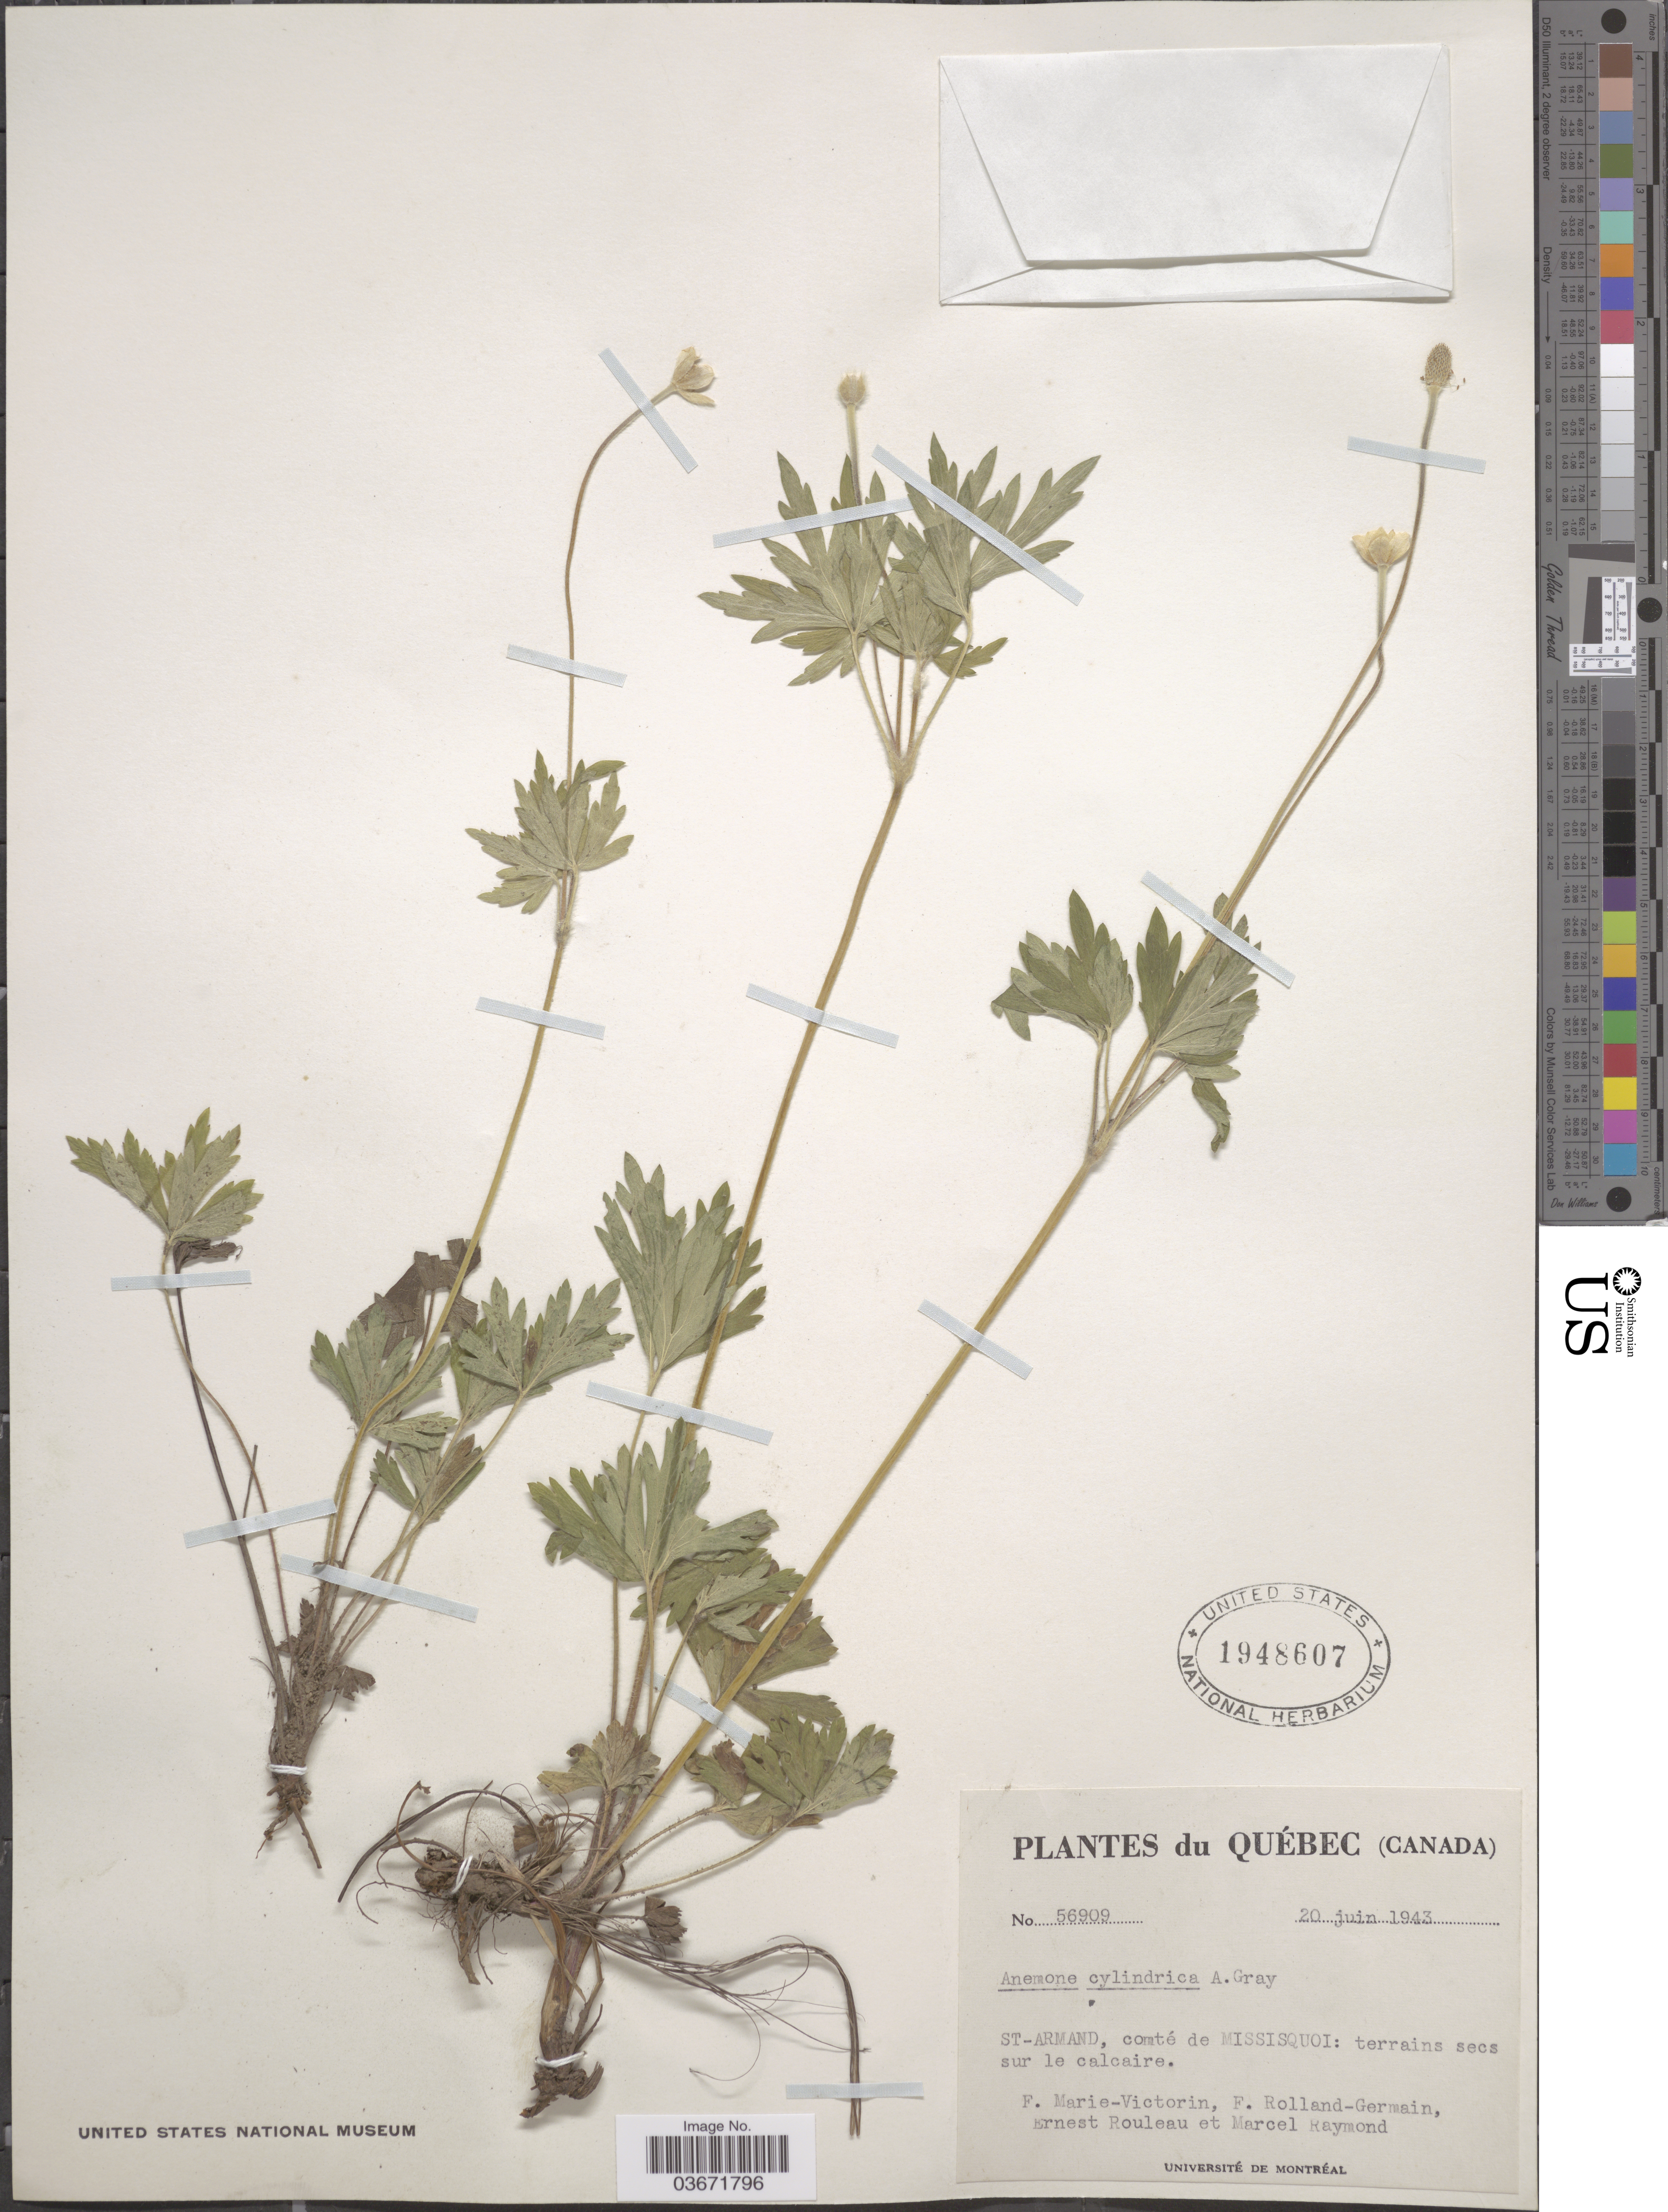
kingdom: Plantae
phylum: Tracheophyta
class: Magnoliopsida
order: Ranunculales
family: Ranunculaceae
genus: Anemone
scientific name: Anemone cylindrica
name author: A. Gray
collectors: F. Marie-Victorin, Rolland-Germain, E. Rouleau & M. Raymond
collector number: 56909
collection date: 1943-06-20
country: Canada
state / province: Quebec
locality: St-Armand, comté de Missisquoi.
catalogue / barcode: US 1948607